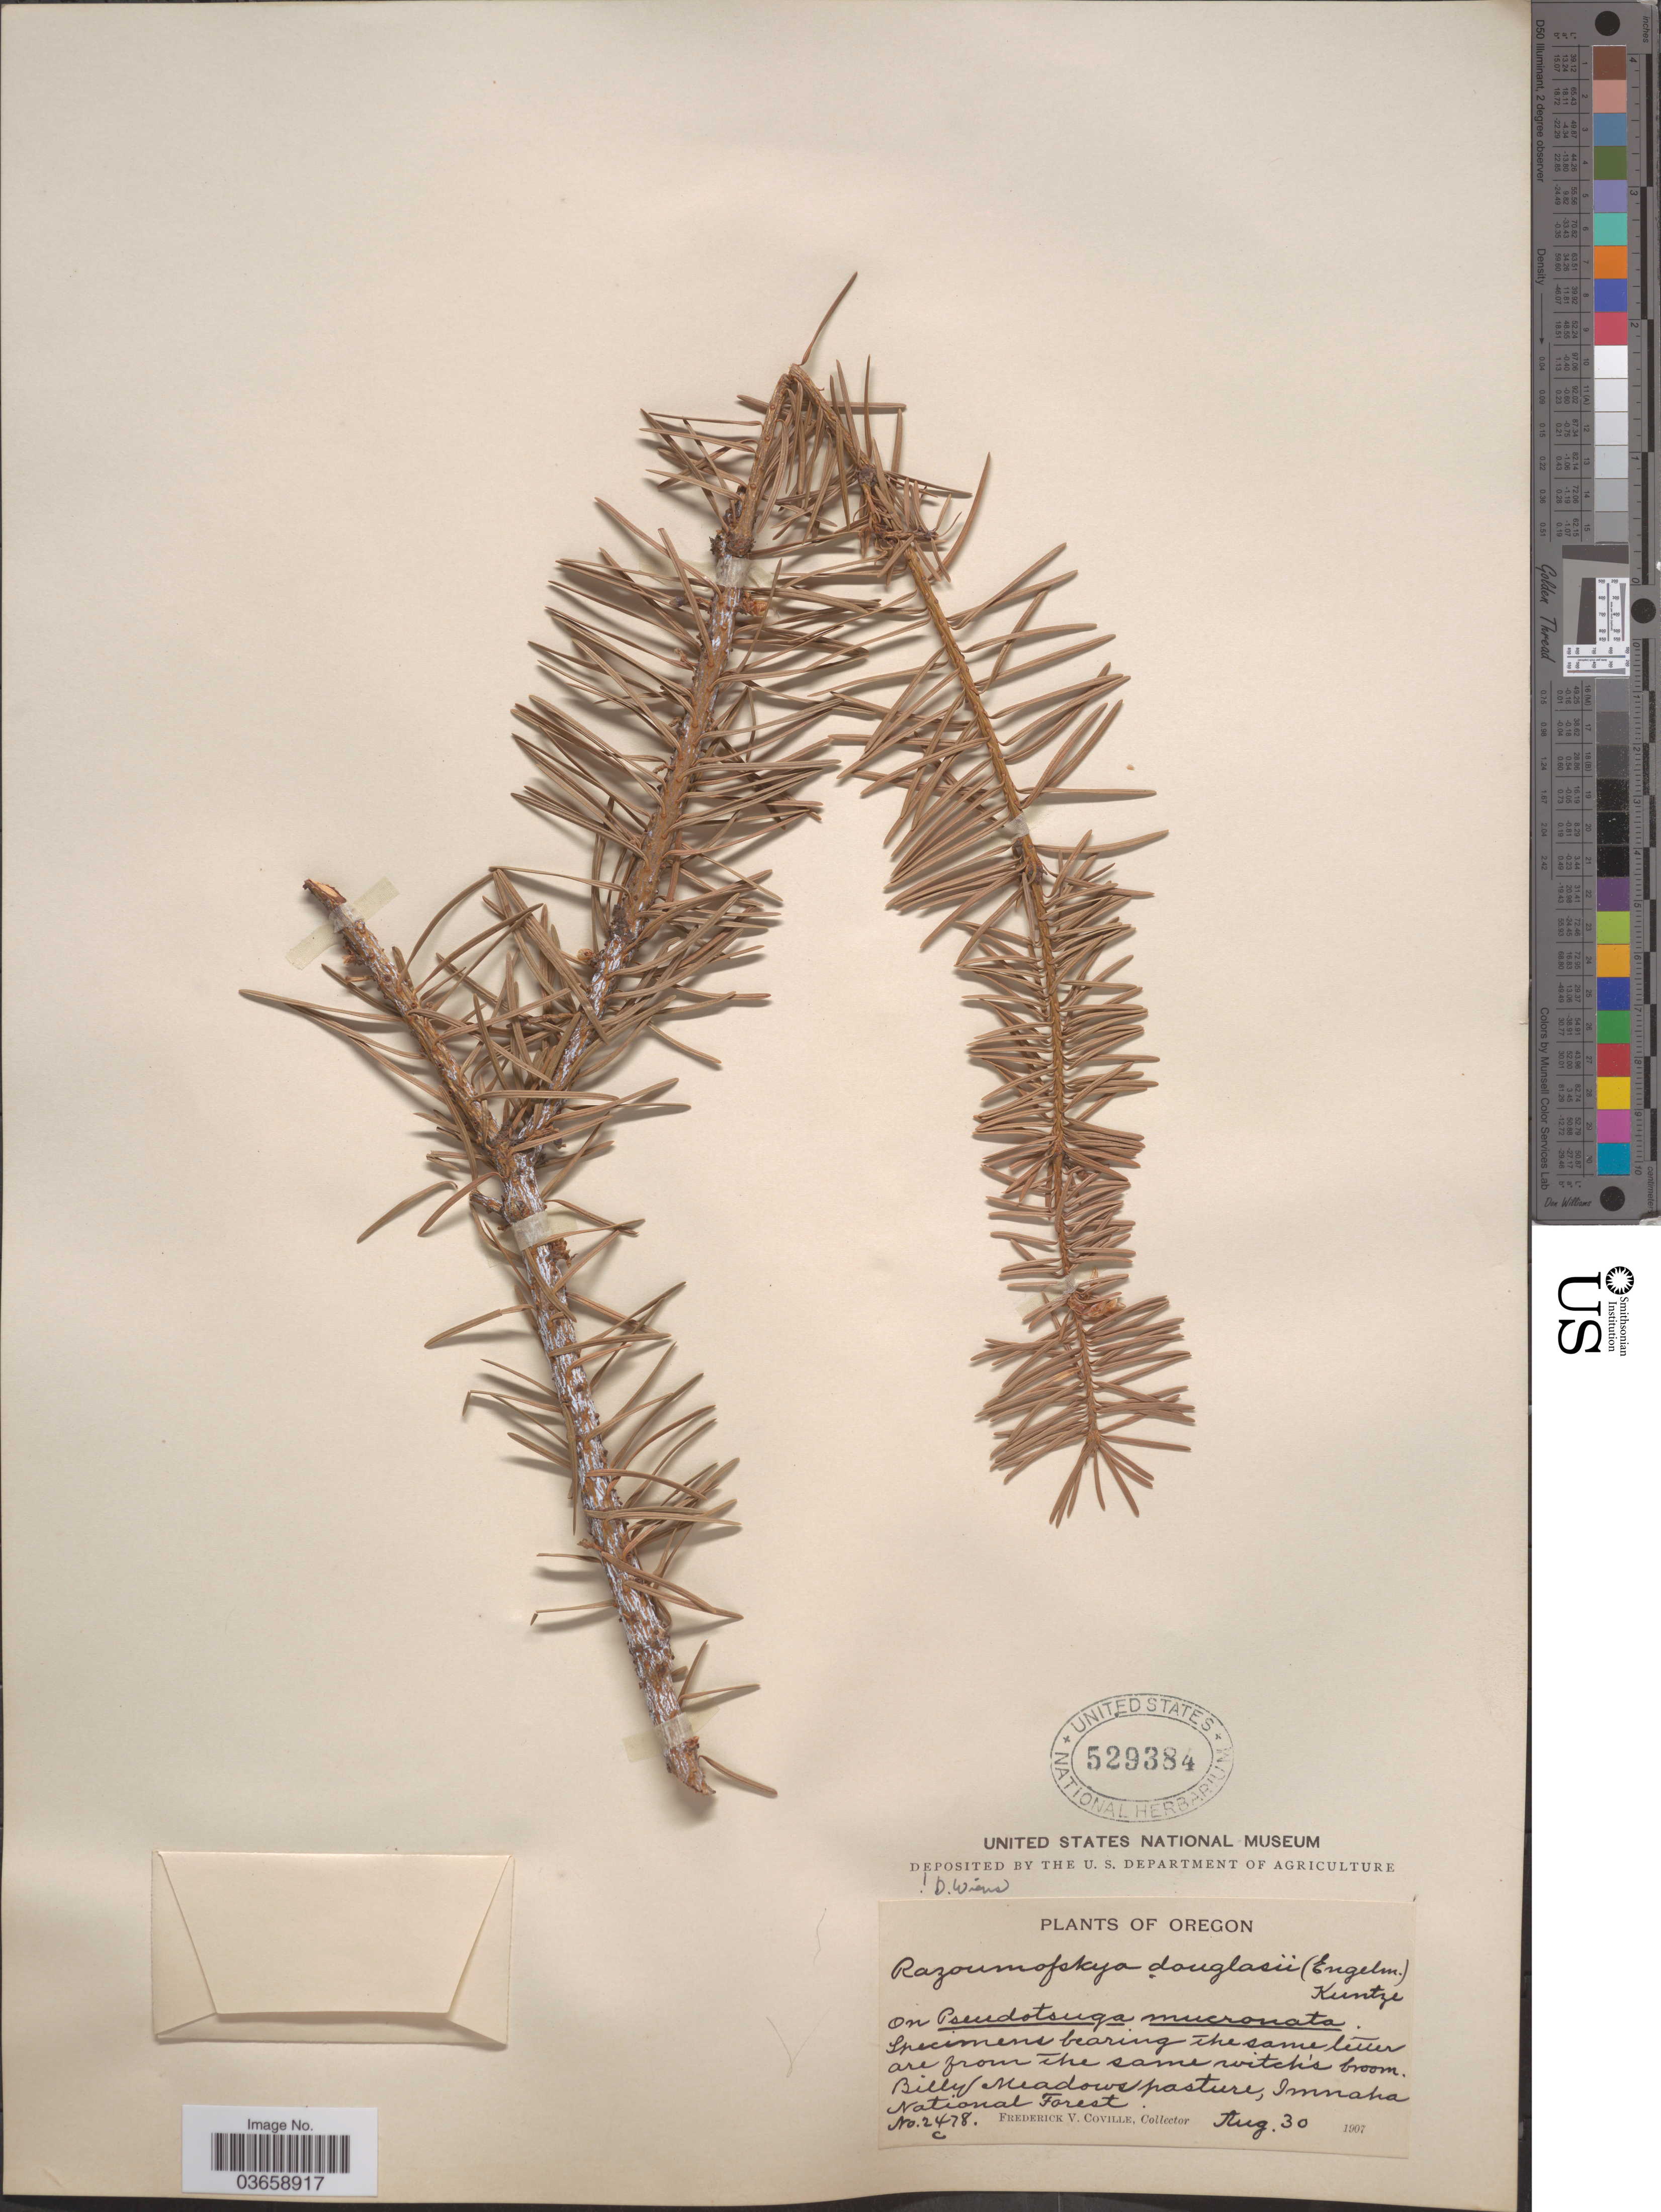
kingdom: Plantae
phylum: Tracheophyta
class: Magnoliopsida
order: Santalales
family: Viscaceae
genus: Arceuthobium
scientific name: Arceuthobium douglasii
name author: Engelm. in G.M. Wheeler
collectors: F. V. Coville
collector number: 2478c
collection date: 1907-08-30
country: United States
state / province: Oregon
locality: Billy Meadows pasture, Imnaha National Forest.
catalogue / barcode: US 529384